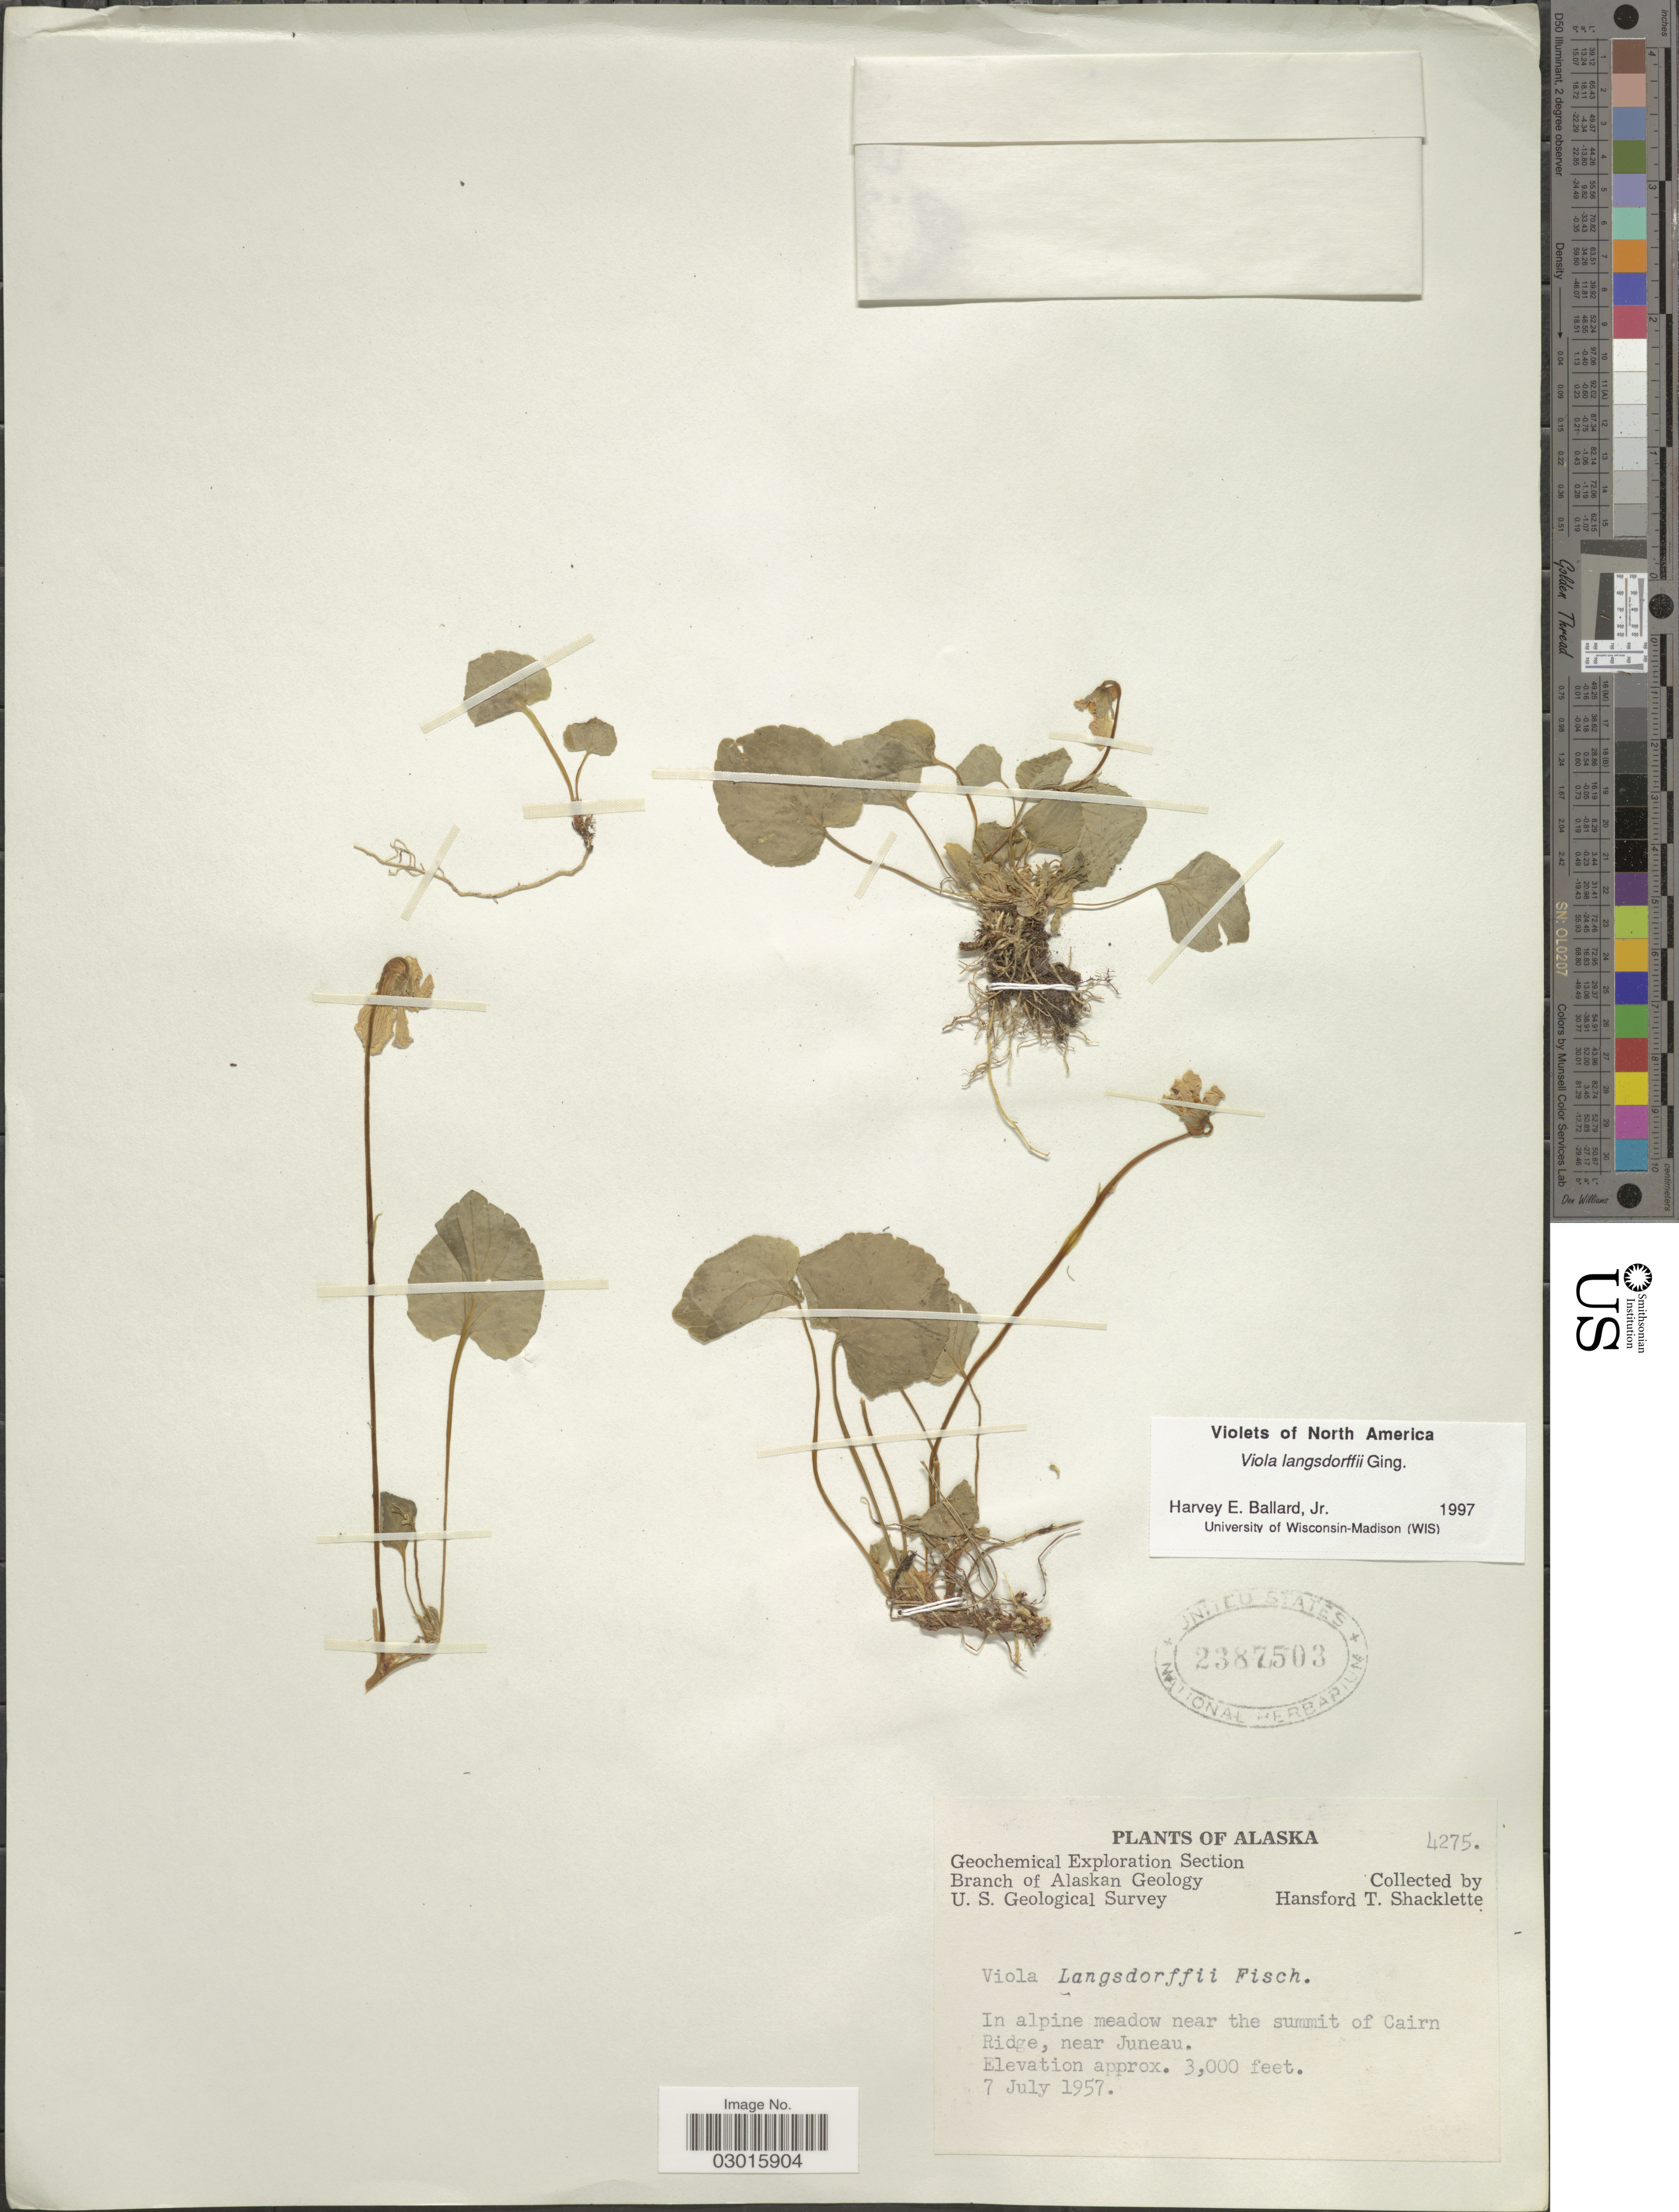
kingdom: Plantae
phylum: Tracheophyta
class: Magnoliopsida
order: Malpighiales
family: Violaceae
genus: Viola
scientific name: Viola langsdorffii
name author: Fisch. ex Ging.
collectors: H. Shacklette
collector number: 4275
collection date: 1957-07-07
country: United States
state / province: Alaska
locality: In alpine meadow near the summit of Cairn Ridge, near Juneau.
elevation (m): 914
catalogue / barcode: US 2387503